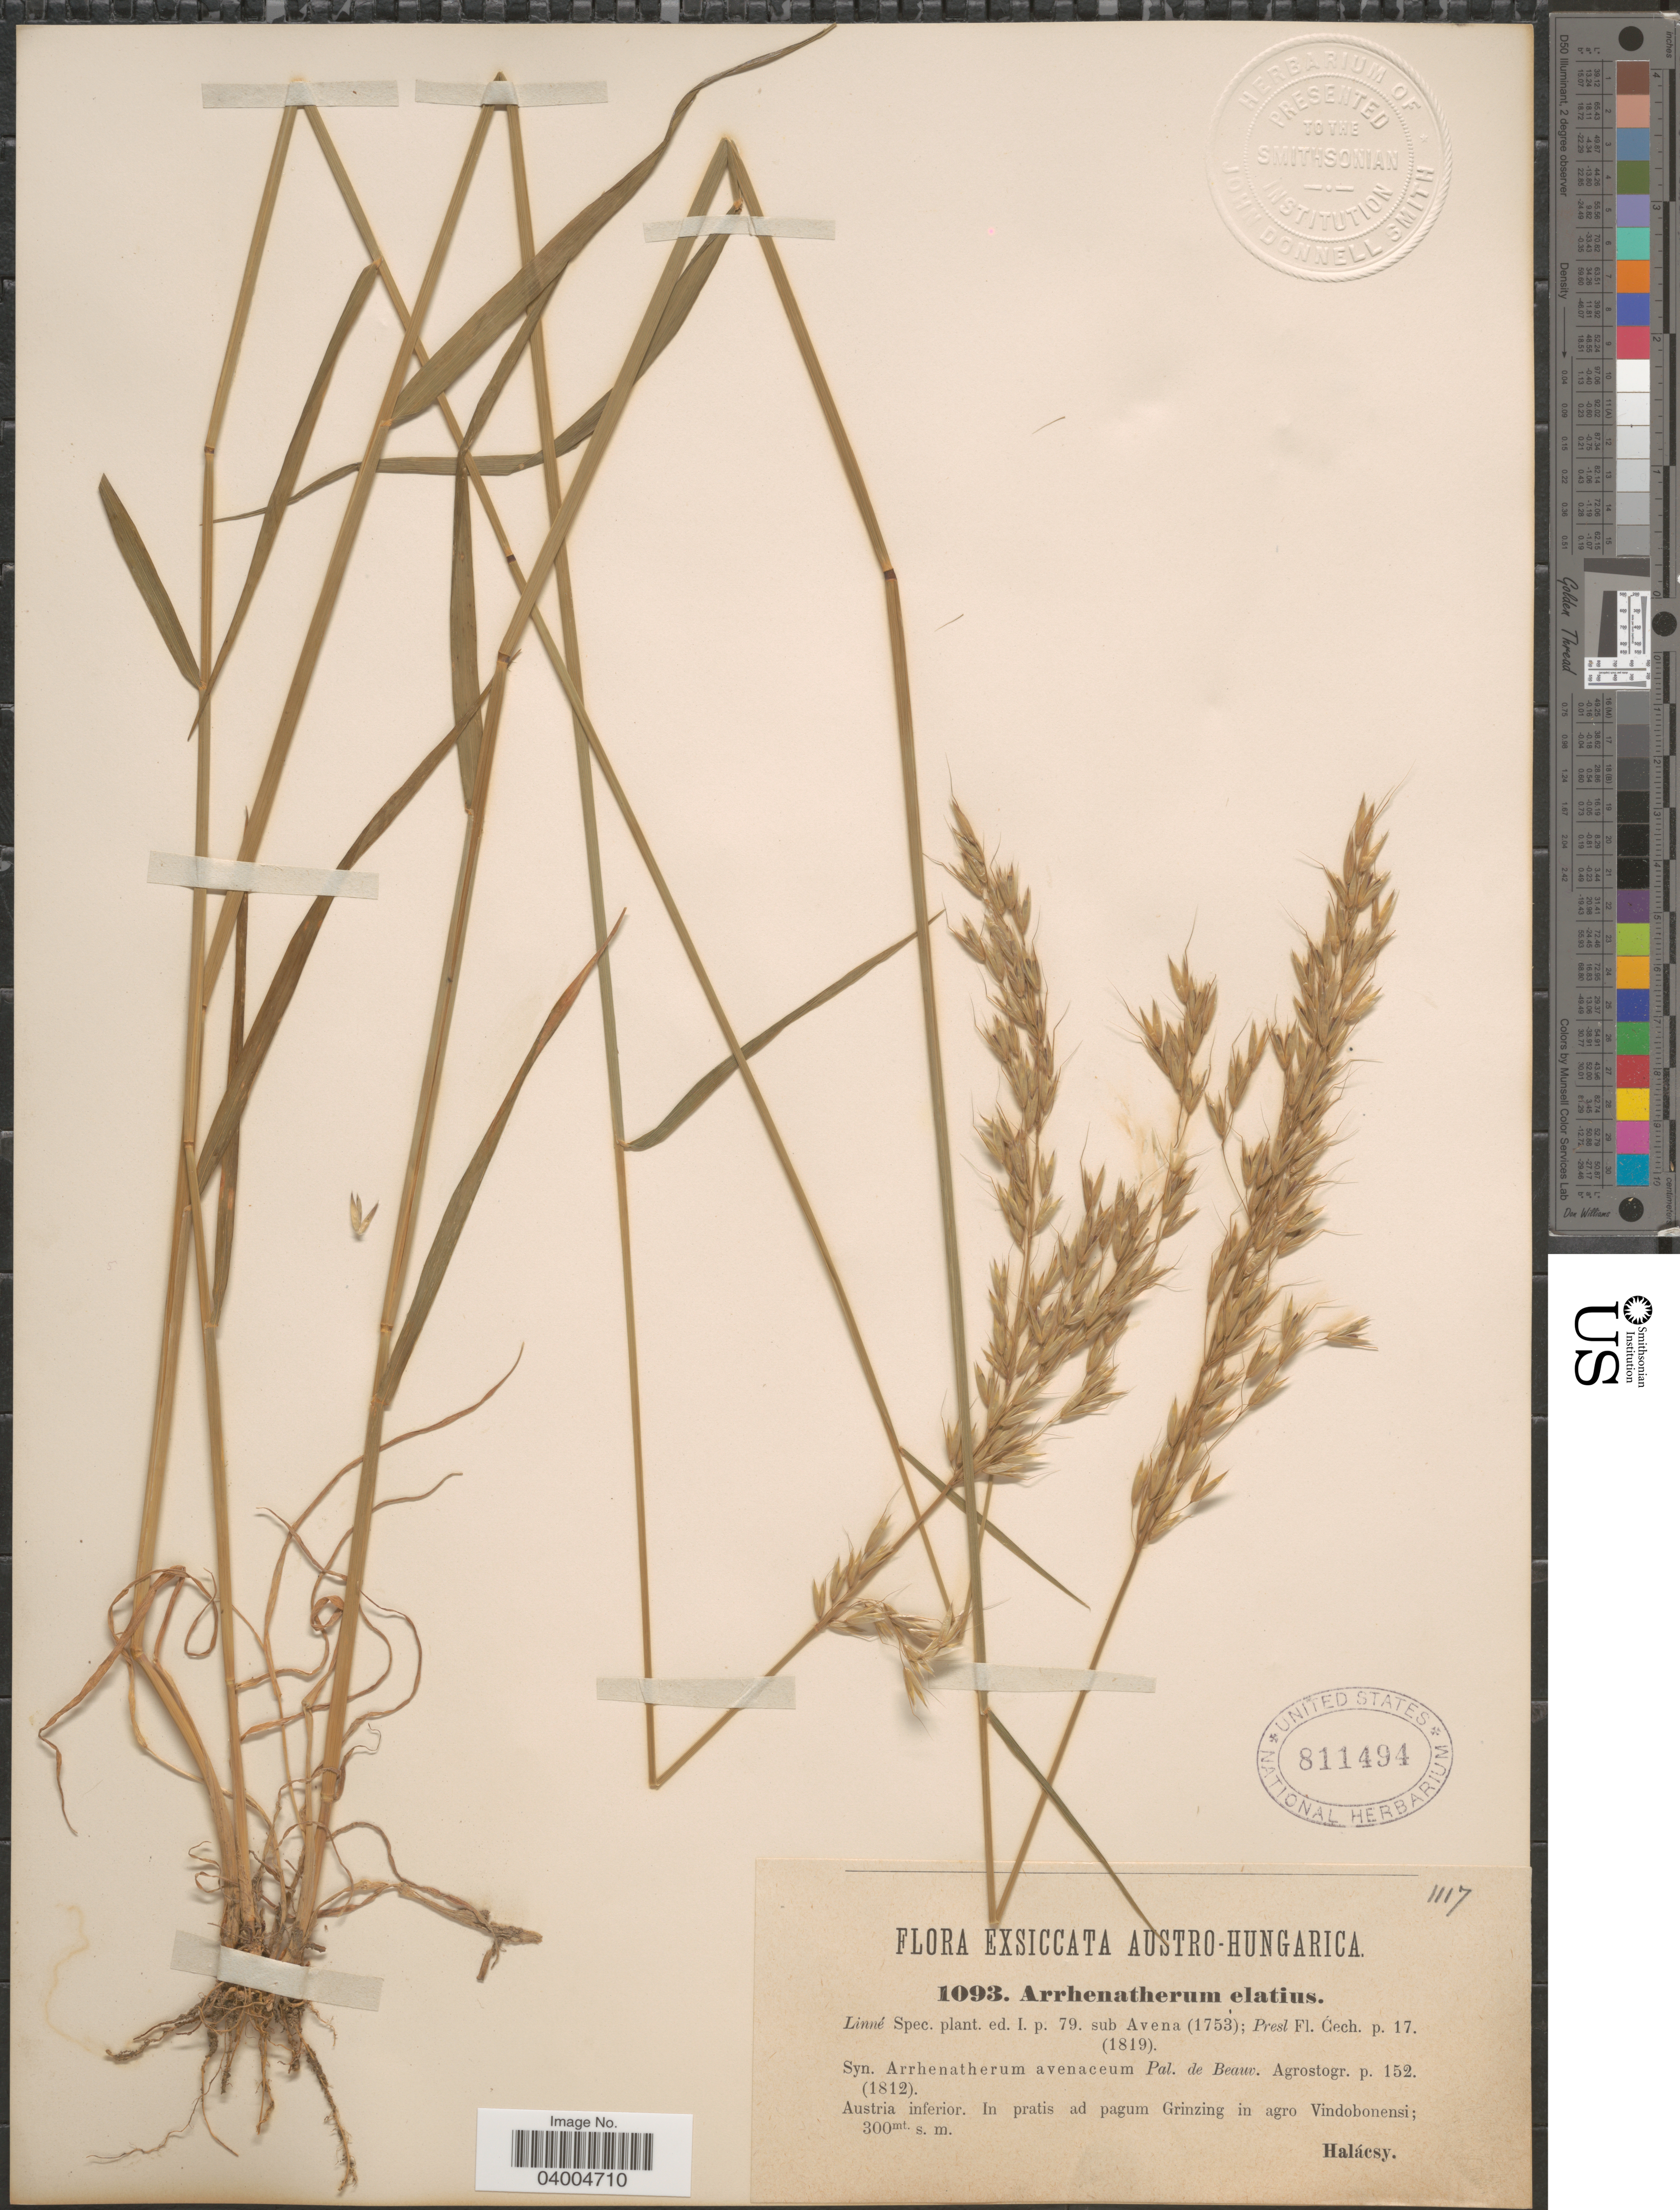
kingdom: Plantae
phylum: Tracheophyta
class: Liliopsida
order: Poales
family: Poaceae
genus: Arrhenatherum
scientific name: Arrhenatherum elatius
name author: (L.) J. Presl & C. Presl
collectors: -- Halacsy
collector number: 1093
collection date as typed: Transcribed d/m/y: //3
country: Austria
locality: Austro-Hungarica. Austria inferior. In pratis ad pagum Grinzing in agro Vindobonensi.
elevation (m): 300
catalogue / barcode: US 811494